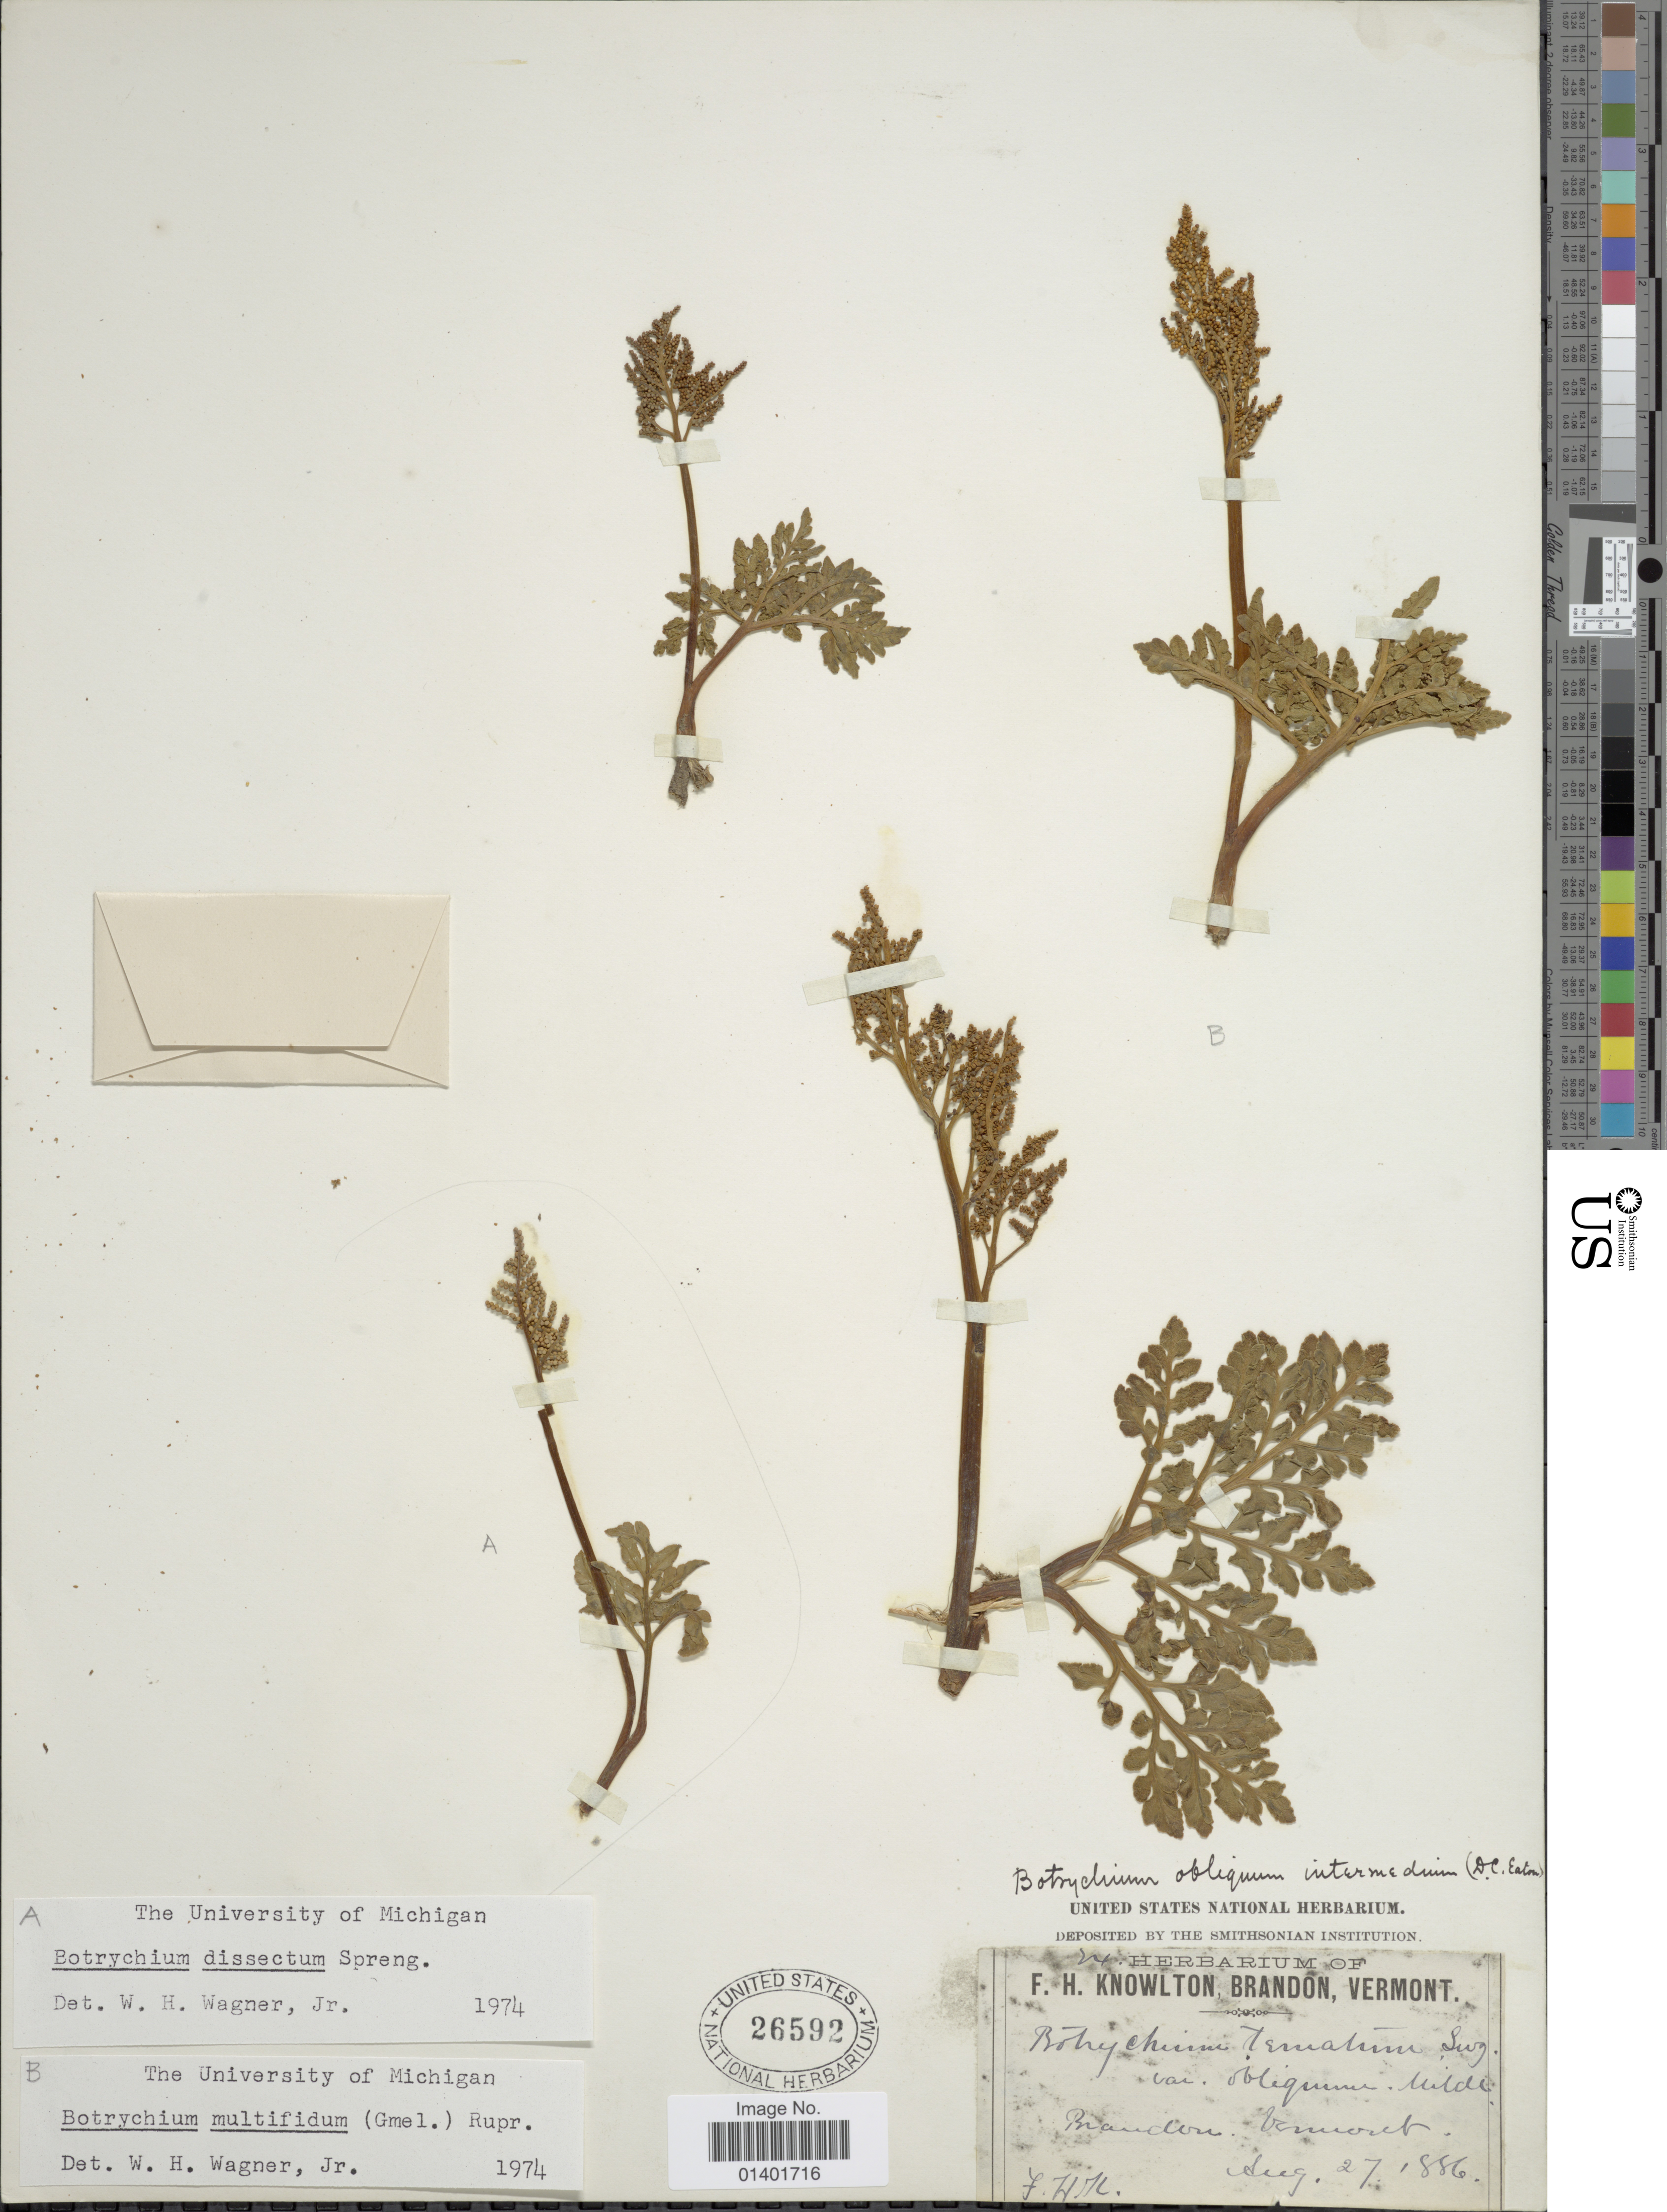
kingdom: Plantae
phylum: Tracheophyta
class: Polypodiopsida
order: Ophioglossales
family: Ophioglossaceae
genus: Botrychium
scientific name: Botrychium dissectum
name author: Spreng.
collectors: F. H. Knowlton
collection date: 1996-08-24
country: United States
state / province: Vermont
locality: Brandon.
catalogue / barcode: US 26592